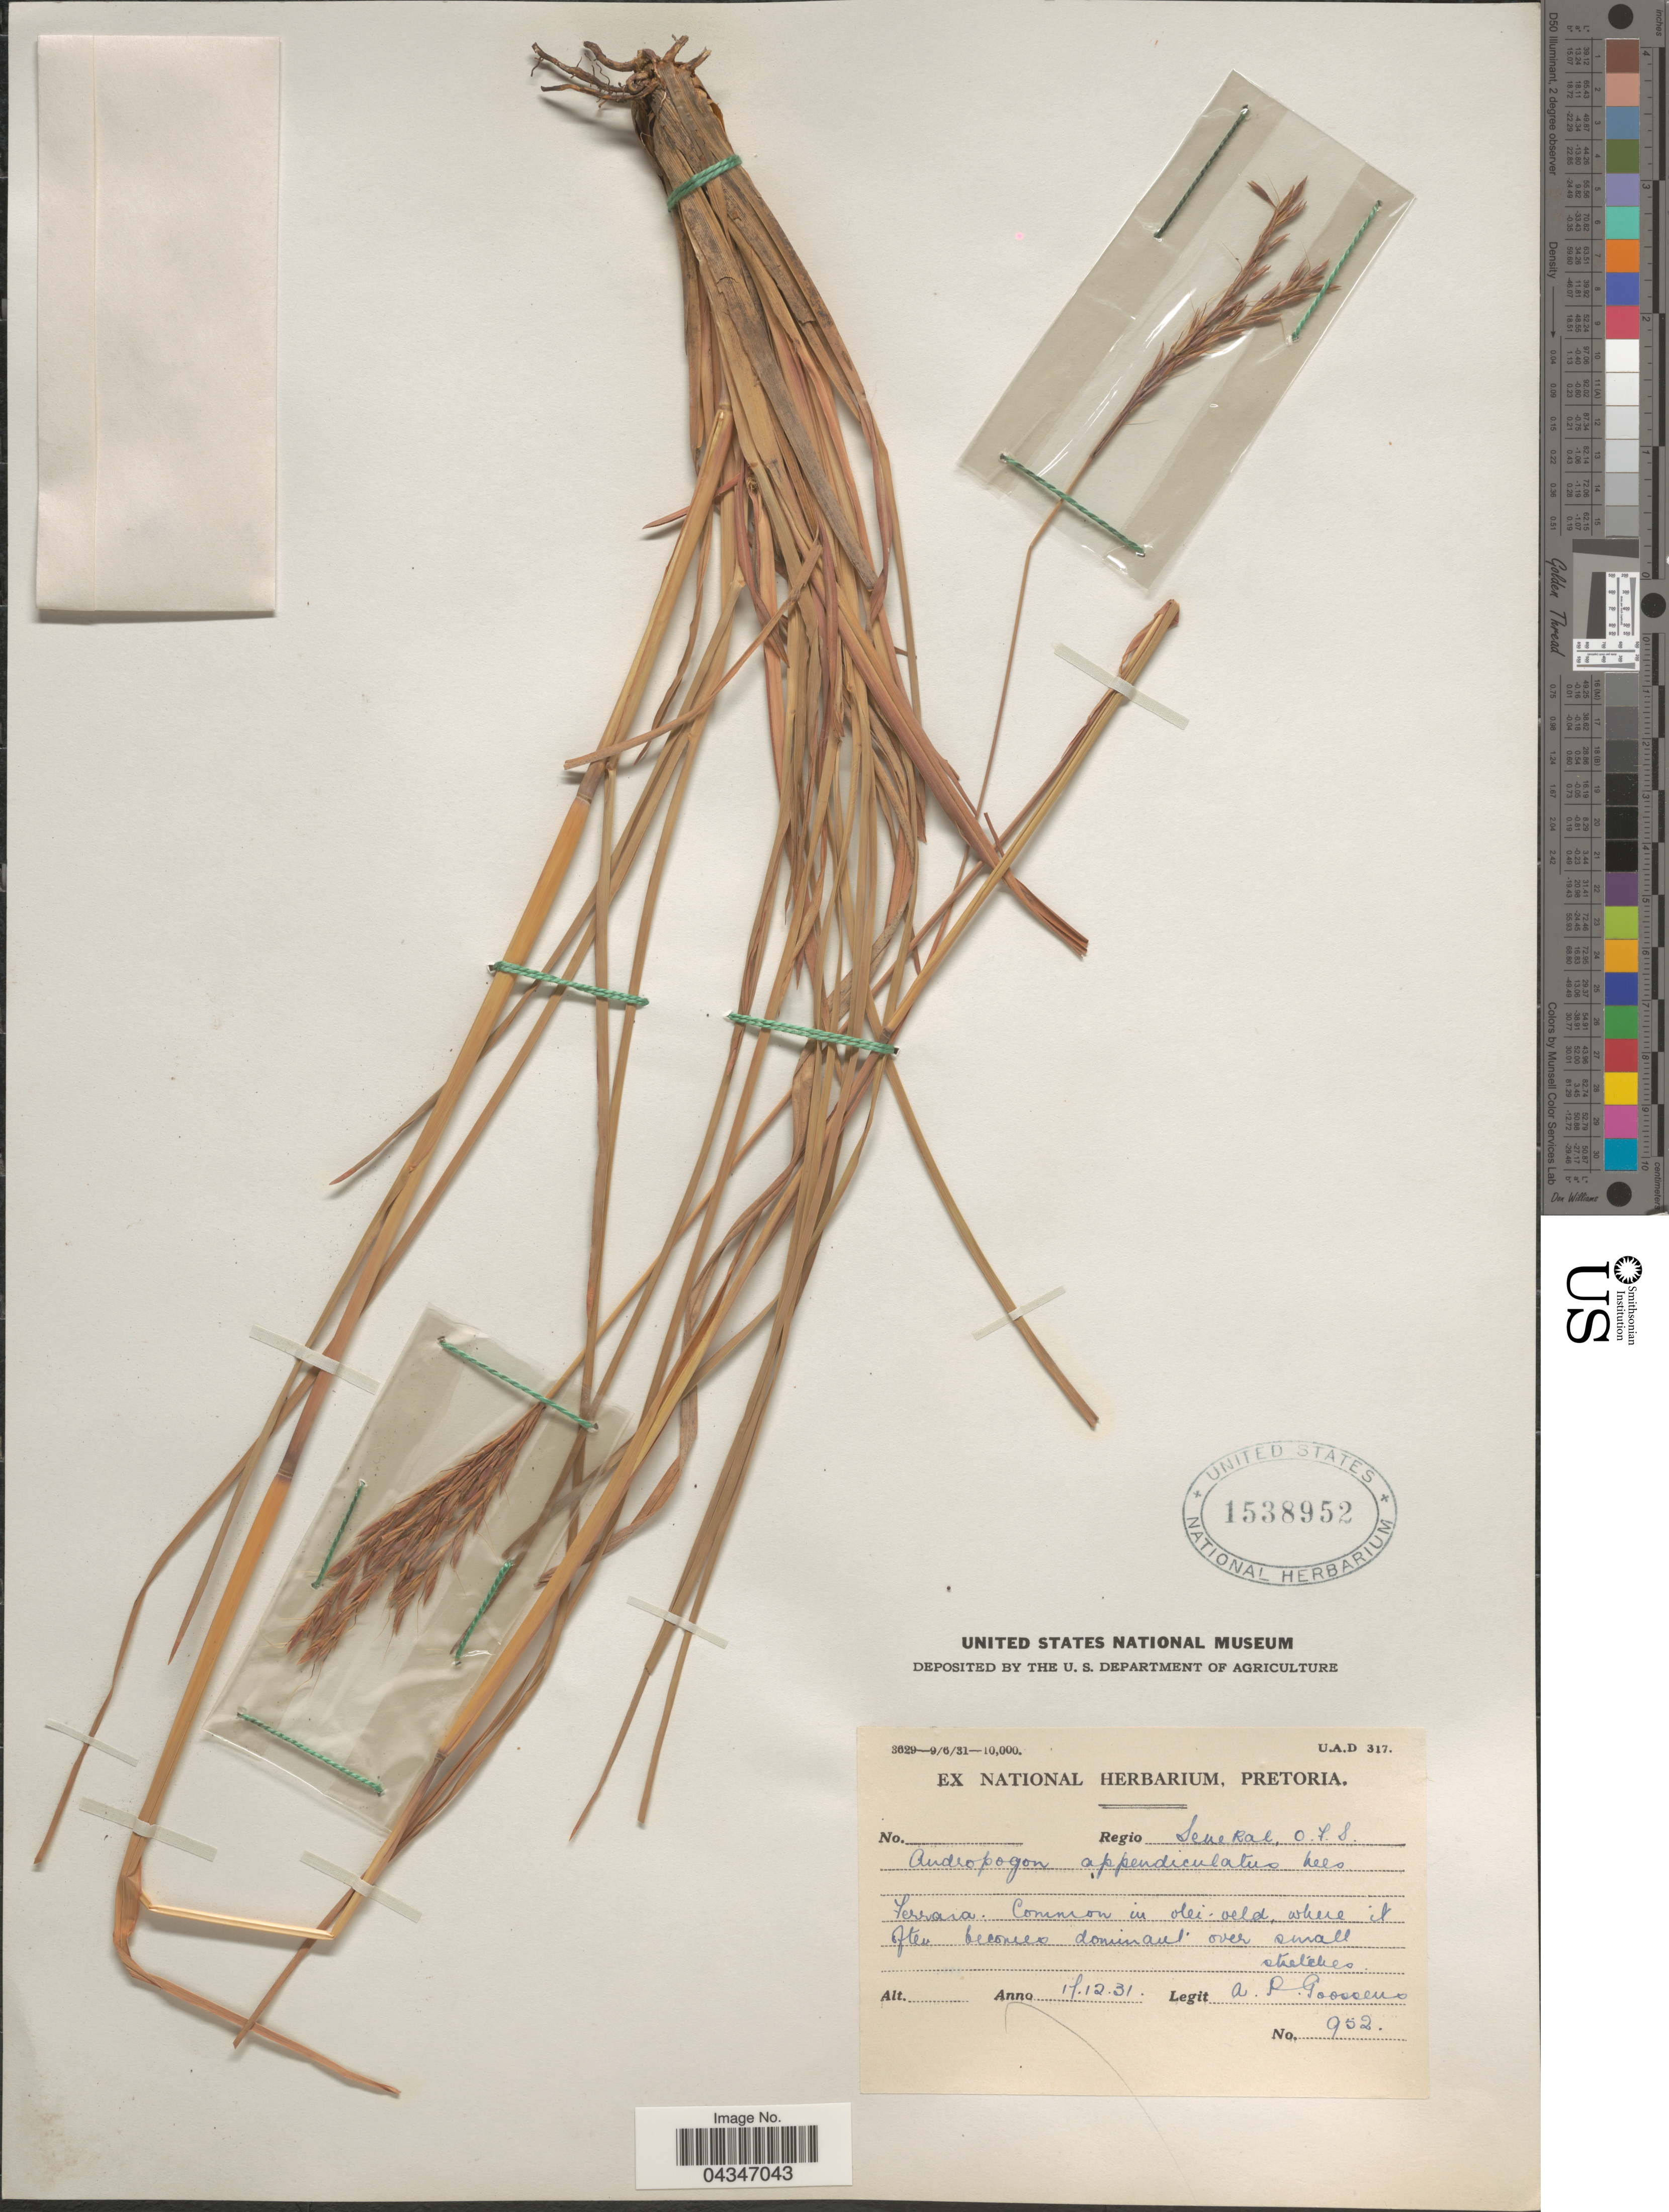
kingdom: Plantae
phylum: Tracheophyta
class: Liliopsida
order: Poales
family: Poaceae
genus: Andropogon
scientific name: Andropogon appendiculatus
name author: Nees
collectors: A. P. G. Goossens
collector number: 952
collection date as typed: Transcribed d/m/y: 17/12/31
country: South Africa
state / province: Free State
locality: Regio Senekal, O.F.S. Ferraia.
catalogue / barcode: US 1538952